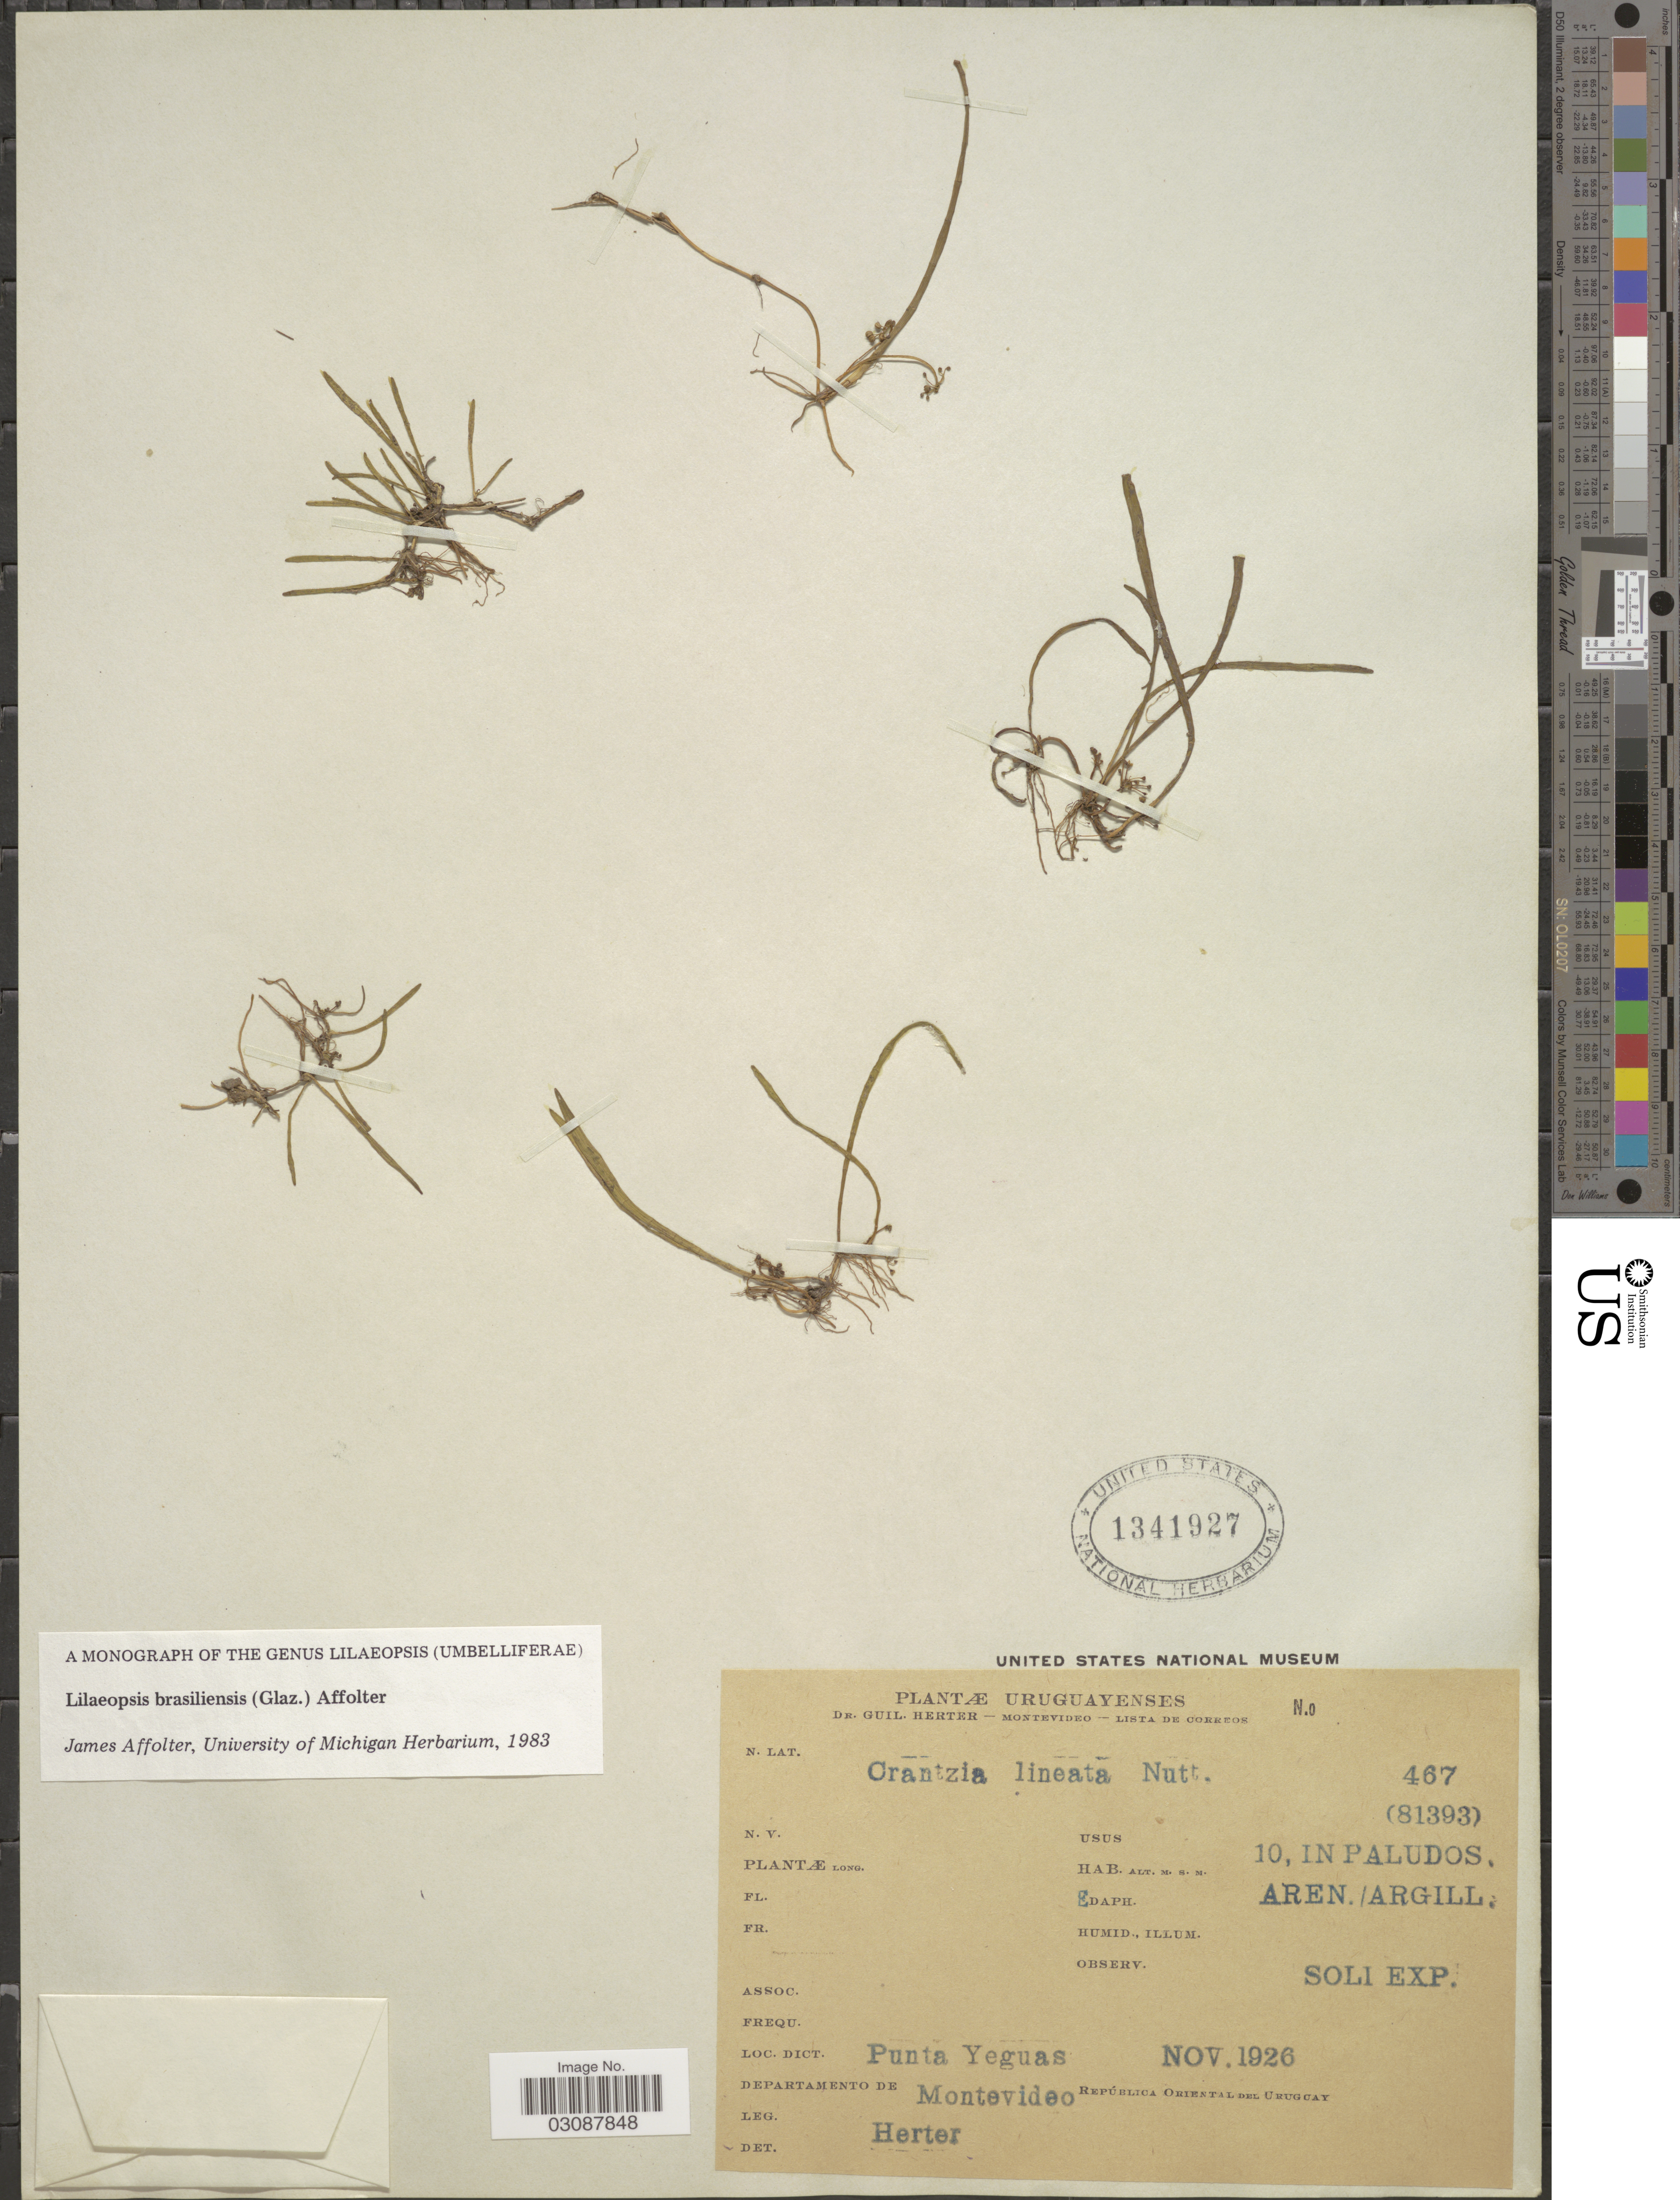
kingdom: Plantae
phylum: Tracheophyta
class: Magnoliopsida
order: Apiales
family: Apiaceae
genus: Lilaeopsis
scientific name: Lilaeopsis brasiliensis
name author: (Glaz.) Affolter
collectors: Herter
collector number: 467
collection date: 1926-11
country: Uruguay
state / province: Montevideo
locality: Punta Yeguas.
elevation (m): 10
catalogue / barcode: US 1341927